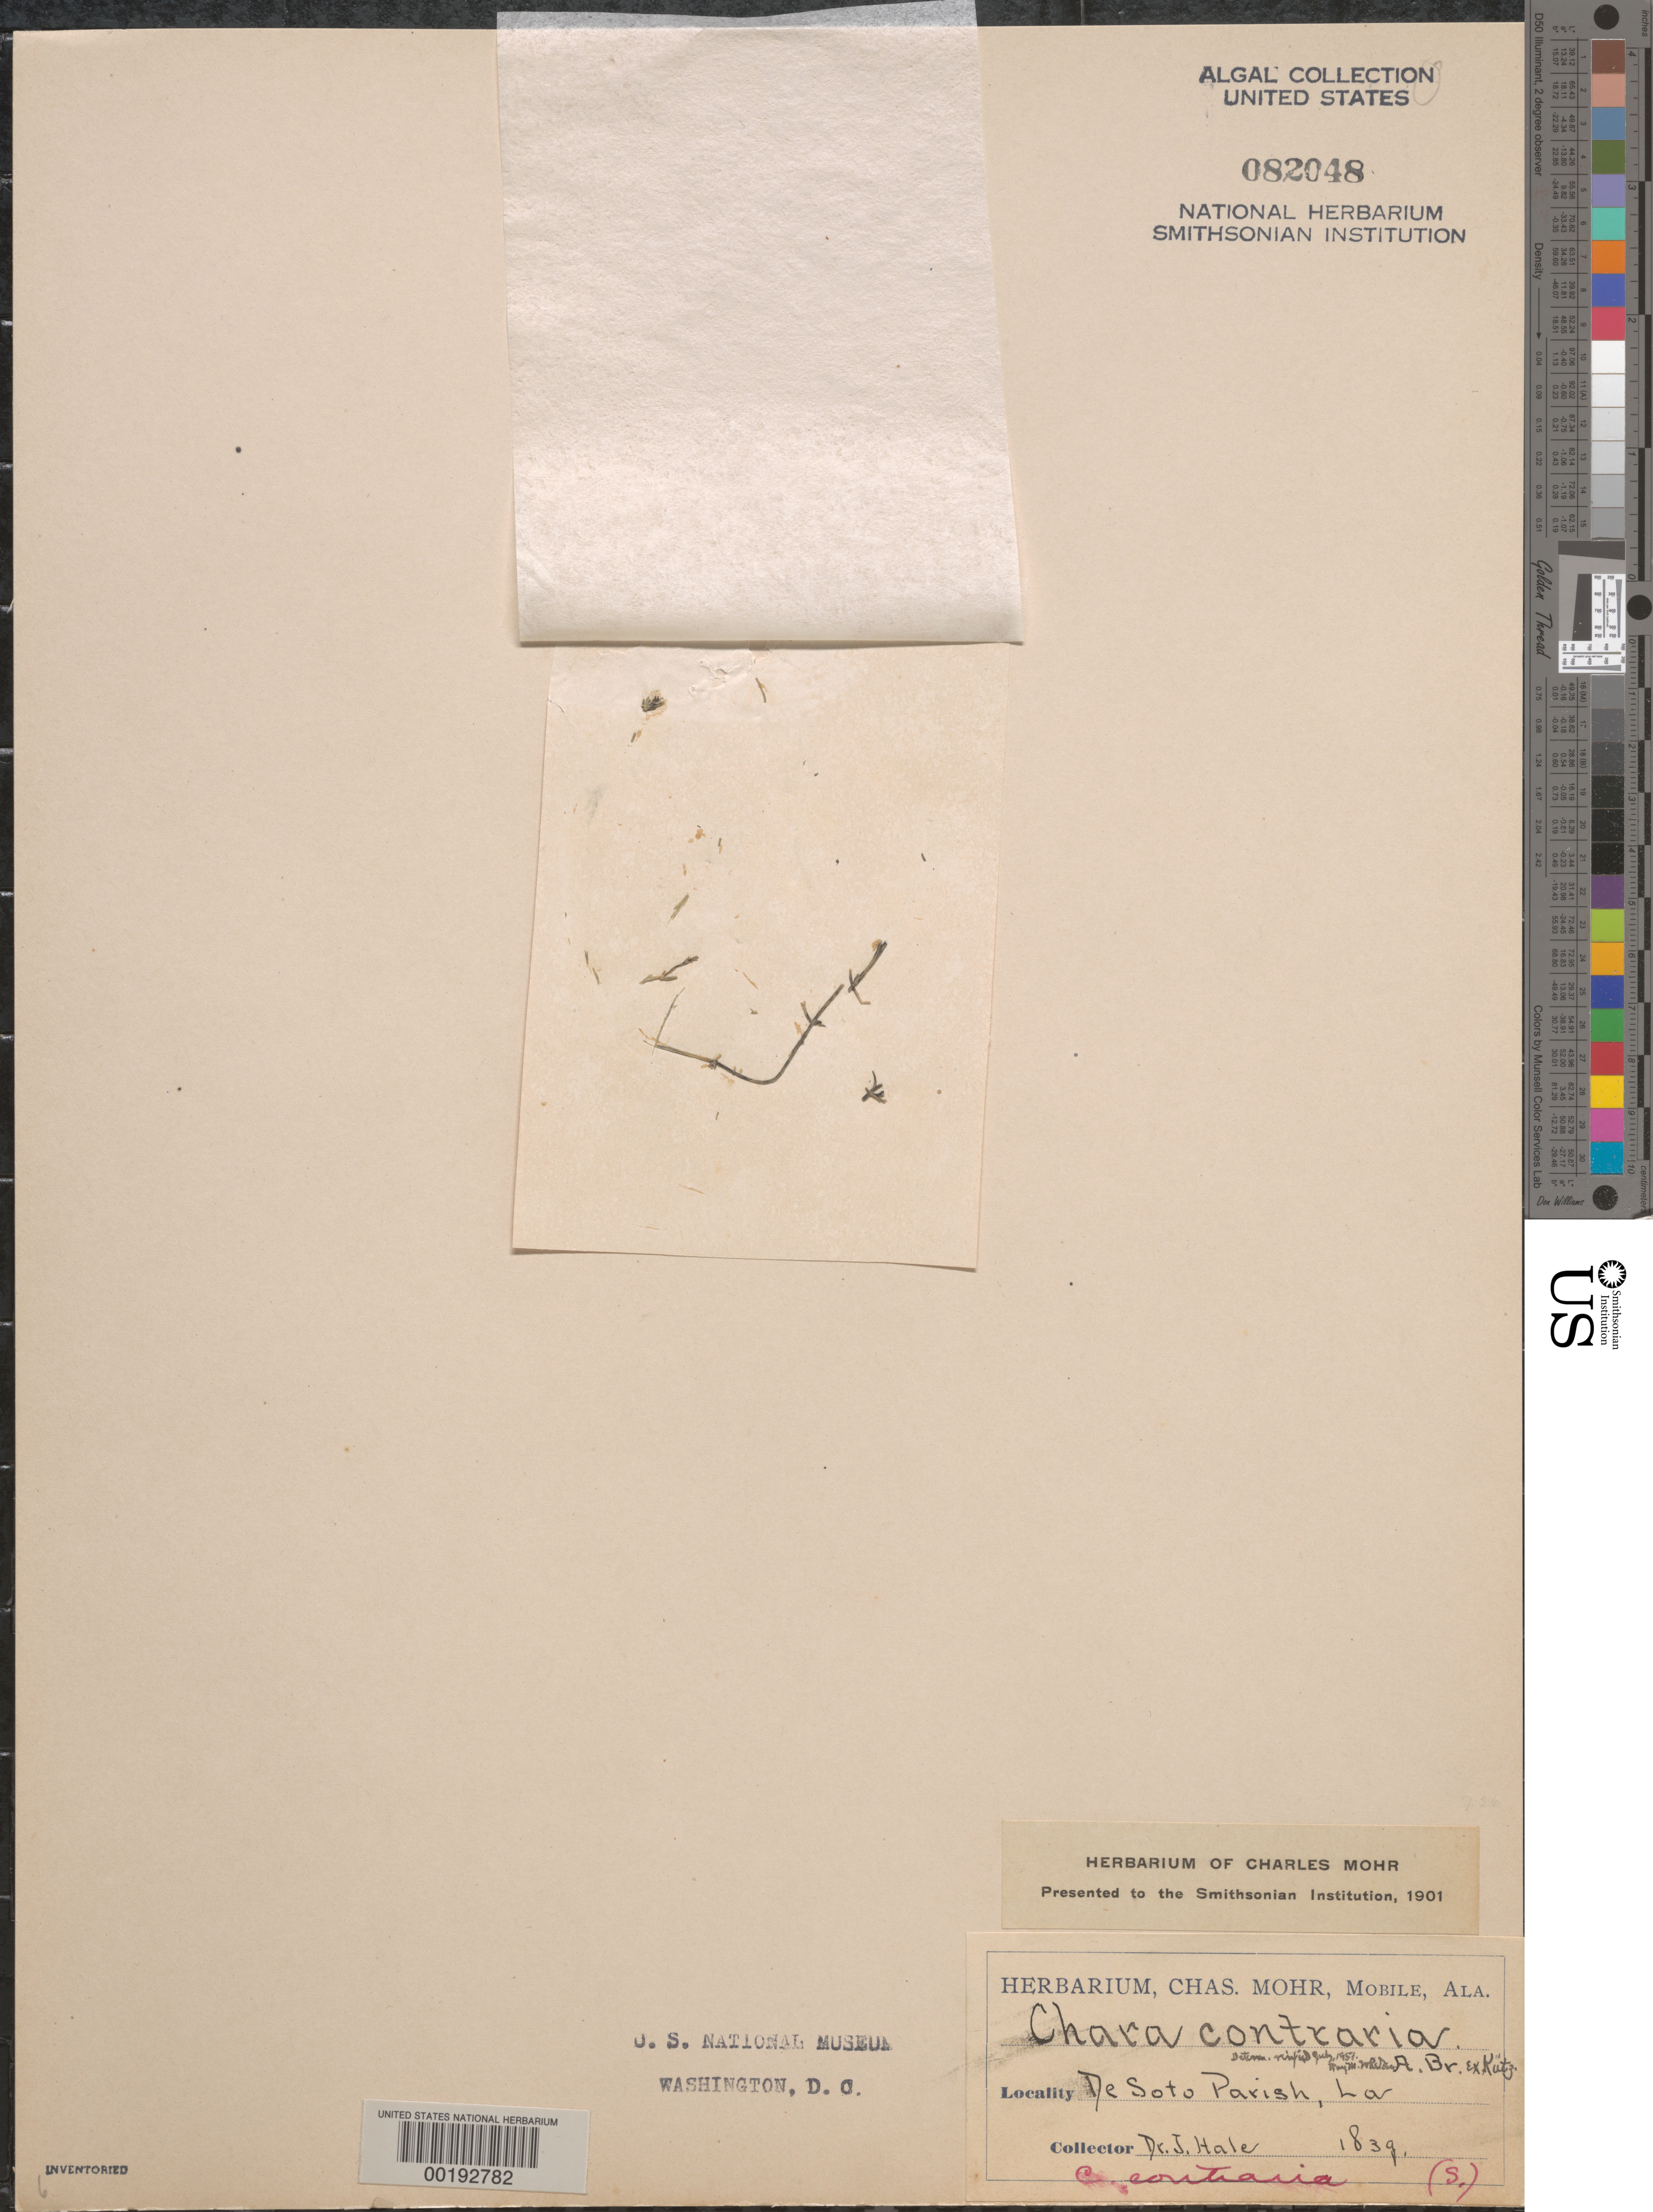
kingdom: Plantae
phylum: Charophyta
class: Charophyceae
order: Charales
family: Characeae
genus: Chara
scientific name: Chara vulgaris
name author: L.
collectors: J. Hale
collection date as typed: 1839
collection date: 1839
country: United States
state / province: Louisiana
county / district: De Soto Parish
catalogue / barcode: US 82048